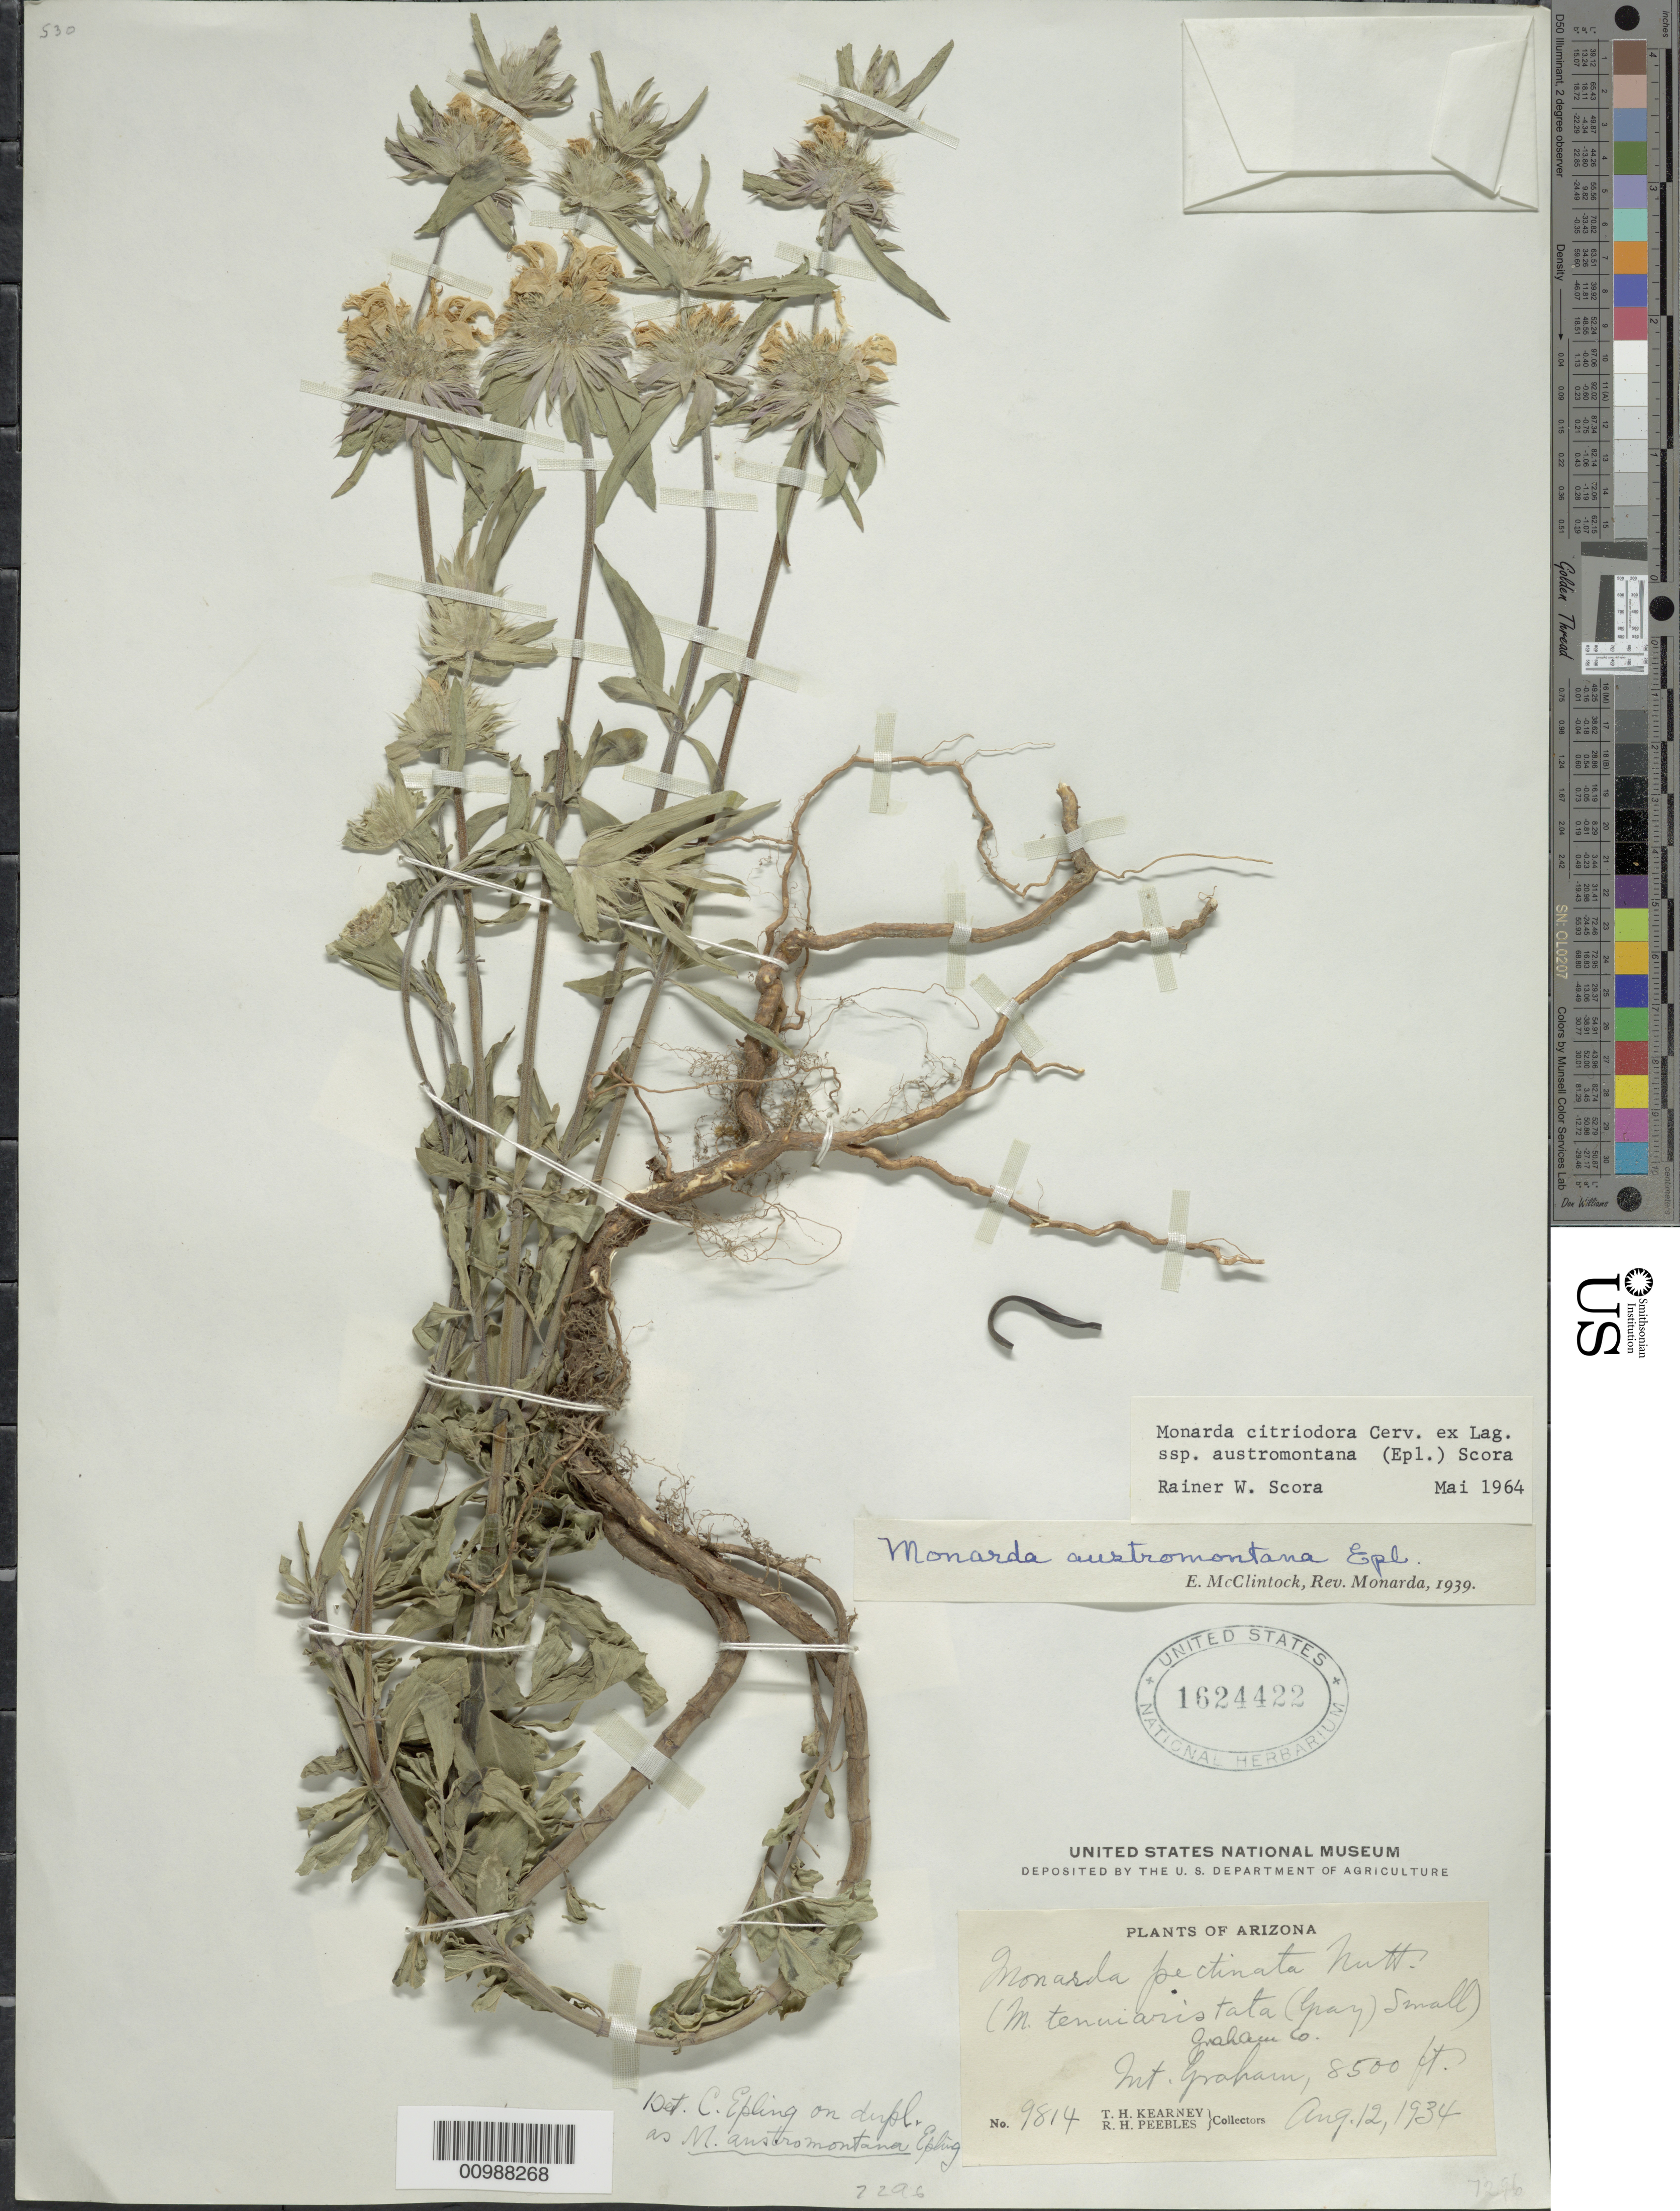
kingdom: Plantae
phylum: Tracheophyta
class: Magnoliopsida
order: Lamiales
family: Lamiaceae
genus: Monarda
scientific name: Monarda citriodora subsp. austromontana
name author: (Epling) Scora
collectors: T. H. Kearney & R. H. Peebles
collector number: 9814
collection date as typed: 12 Aug 1934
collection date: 1934-08-12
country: United States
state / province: Arizona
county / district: Graham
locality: Mount Graham.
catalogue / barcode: US 1624422